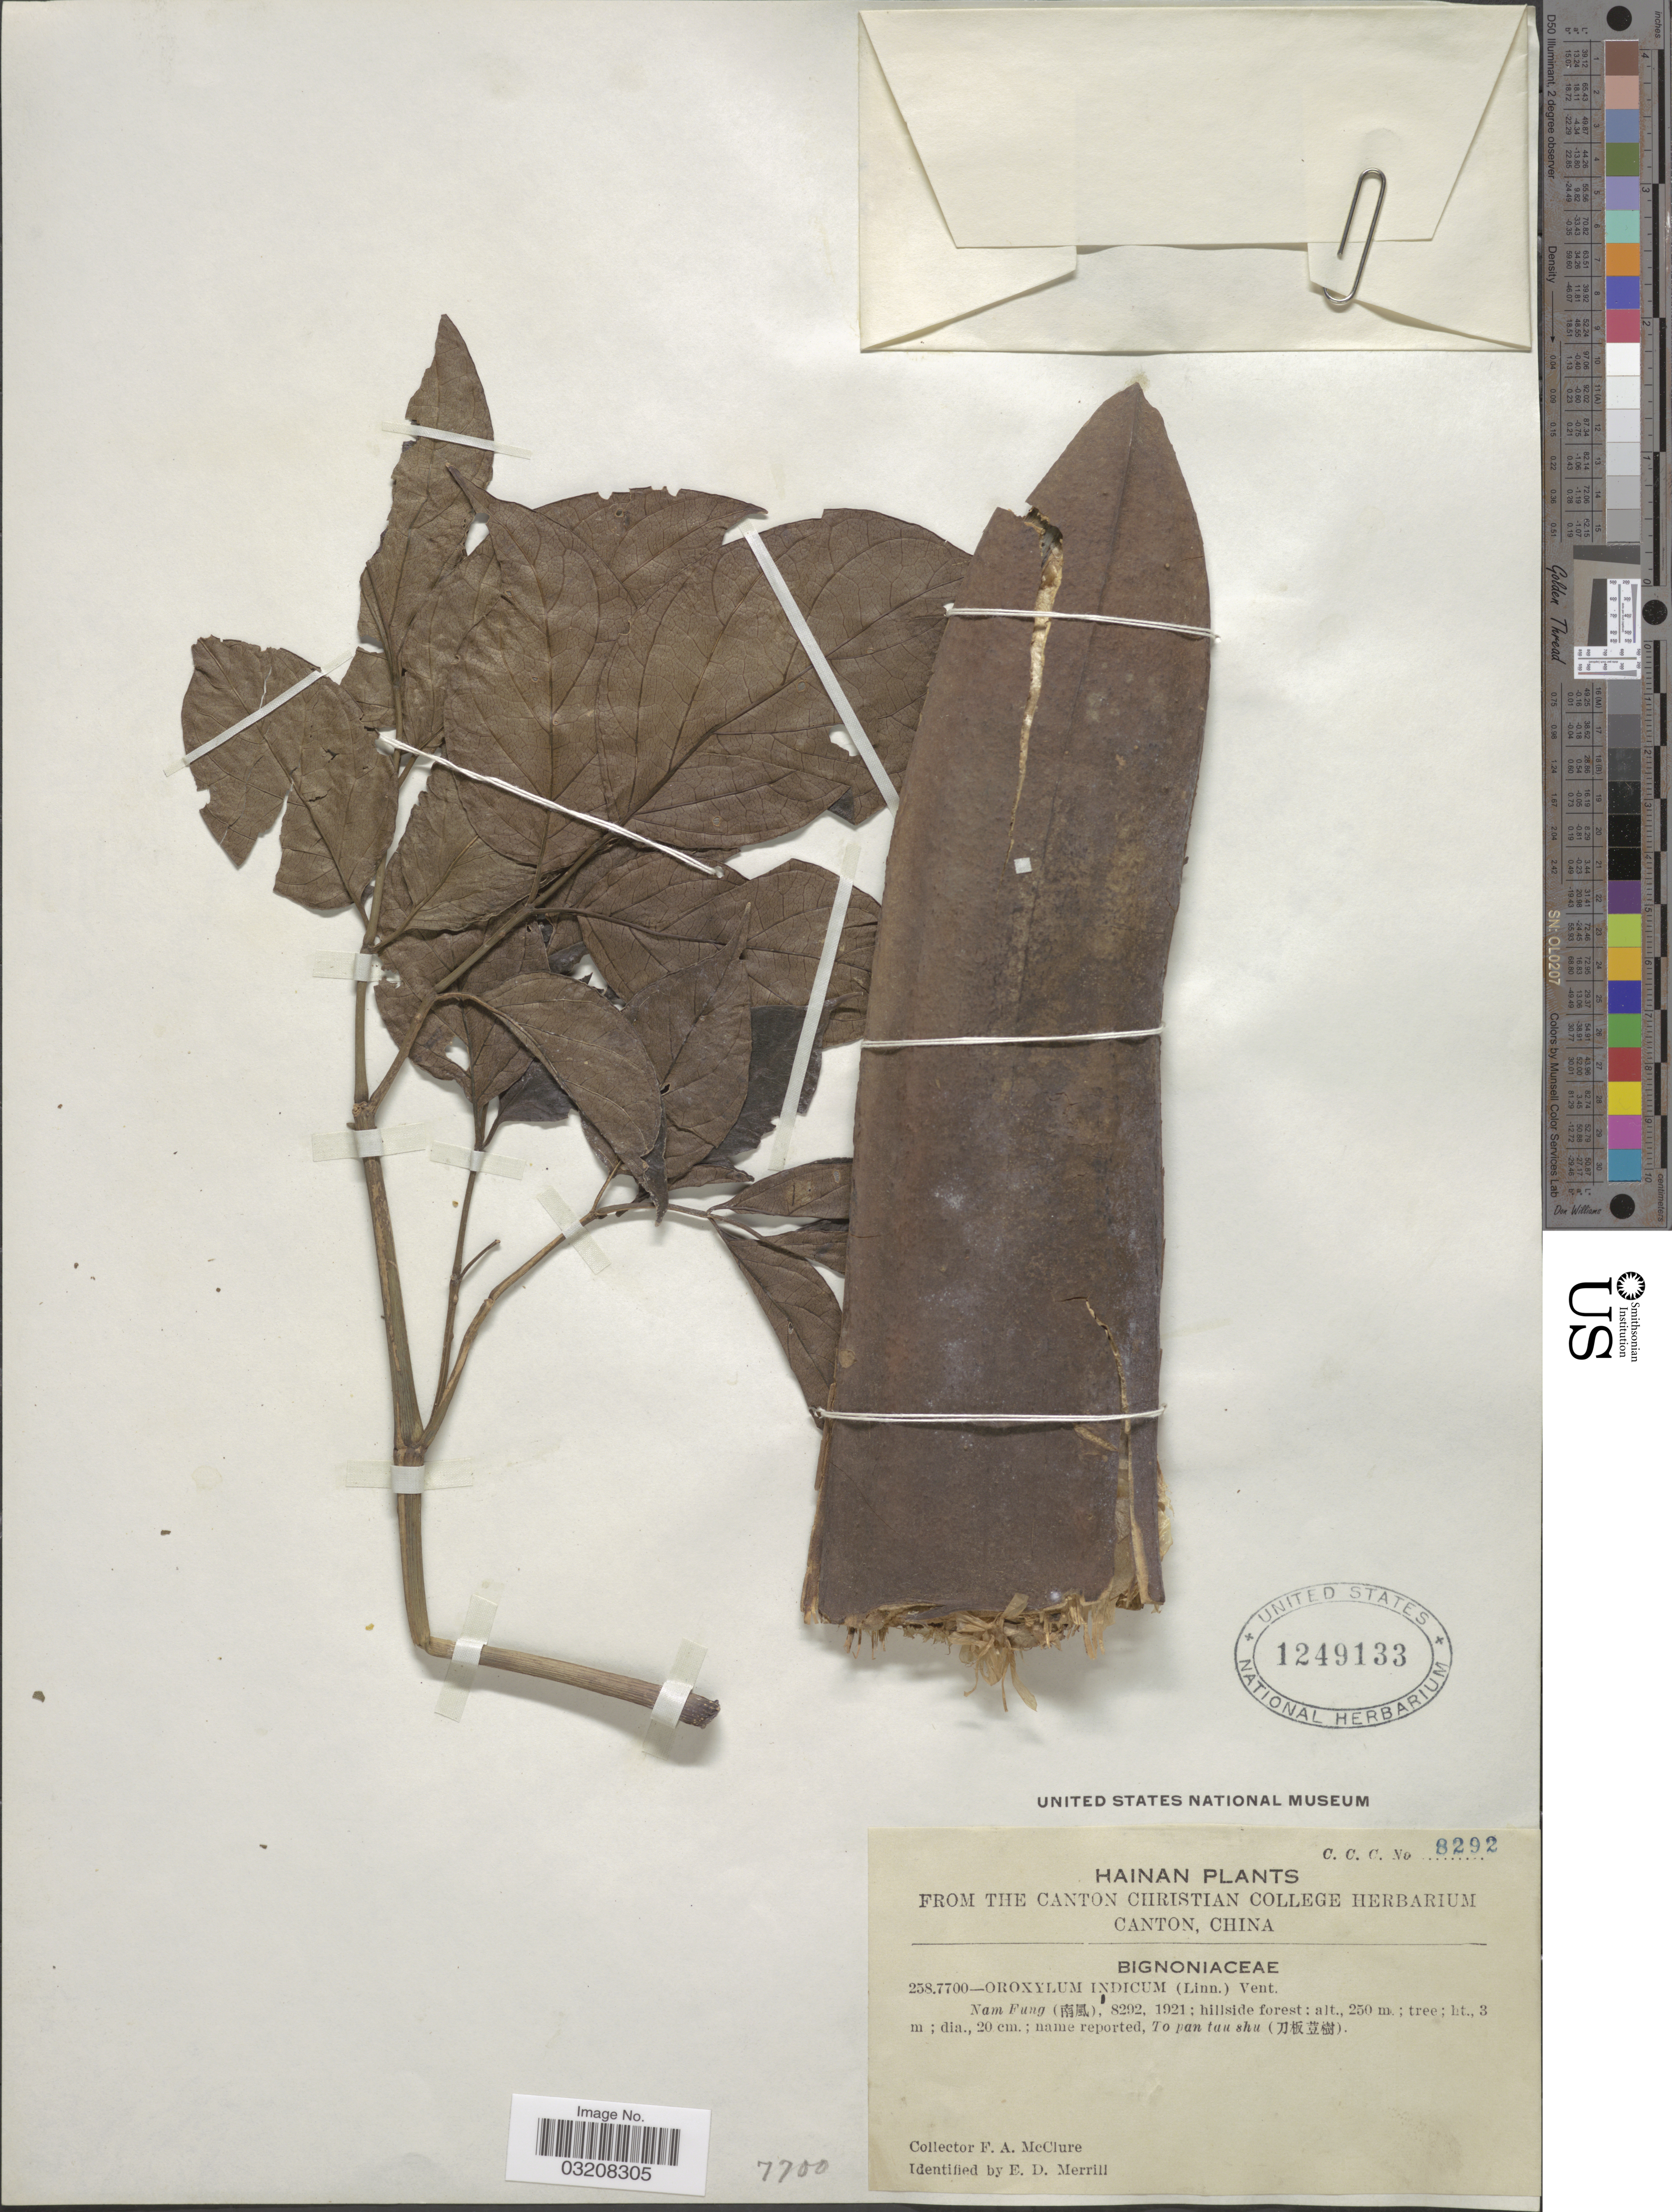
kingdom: Plantae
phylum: Tracheophyta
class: Magnoliopsida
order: Lamiales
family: Bignoniaceae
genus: Oroxylum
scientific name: Oroxylum indicum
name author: (L.) Kurz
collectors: F. A. McClure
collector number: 8292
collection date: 1921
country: China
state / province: Hainan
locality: Nam Fung, 8292; hillside forest. [unsure placement]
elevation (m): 250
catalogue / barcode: US 1249133